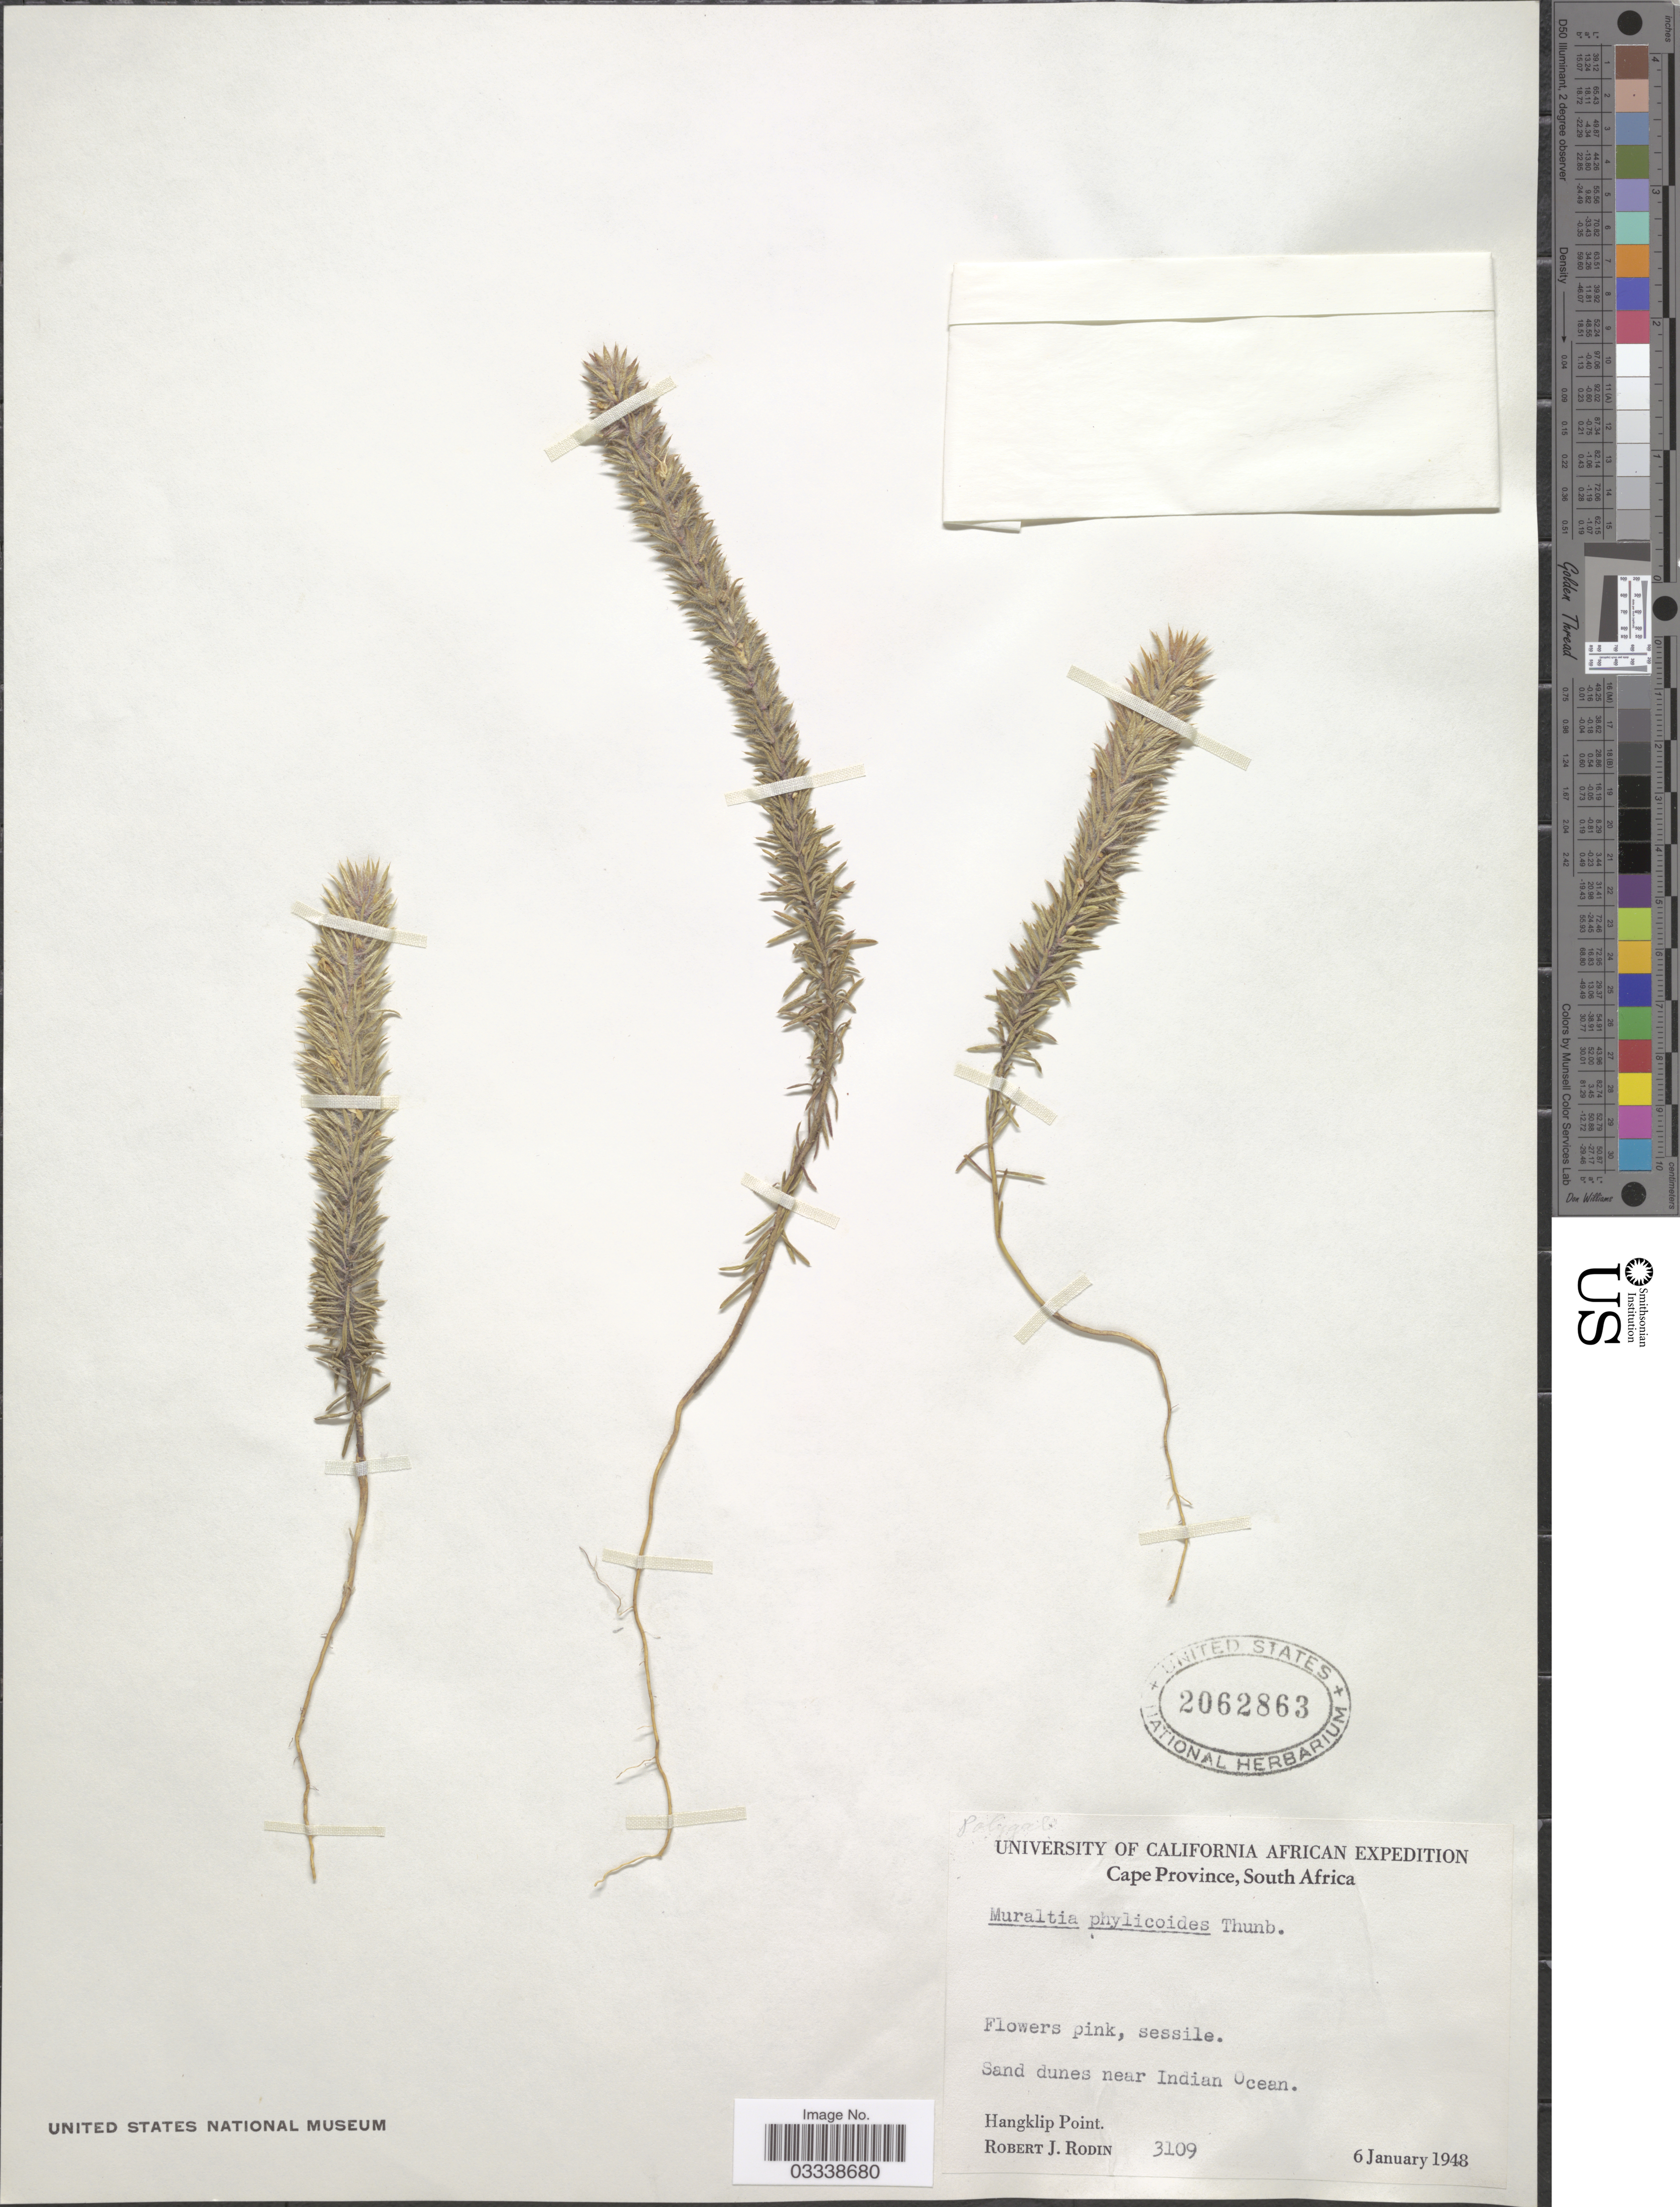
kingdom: Plantae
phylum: Tracheophyta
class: Magnoliopsida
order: Fabales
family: Polygalaceae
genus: Muraltia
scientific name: Muraltia phylicoides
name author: DC.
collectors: R. J. Rodin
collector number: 3109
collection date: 1948-01-06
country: South Africa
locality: Sand dunes near Indian Ocean. Hangklip Point.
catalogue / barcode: US 2062863